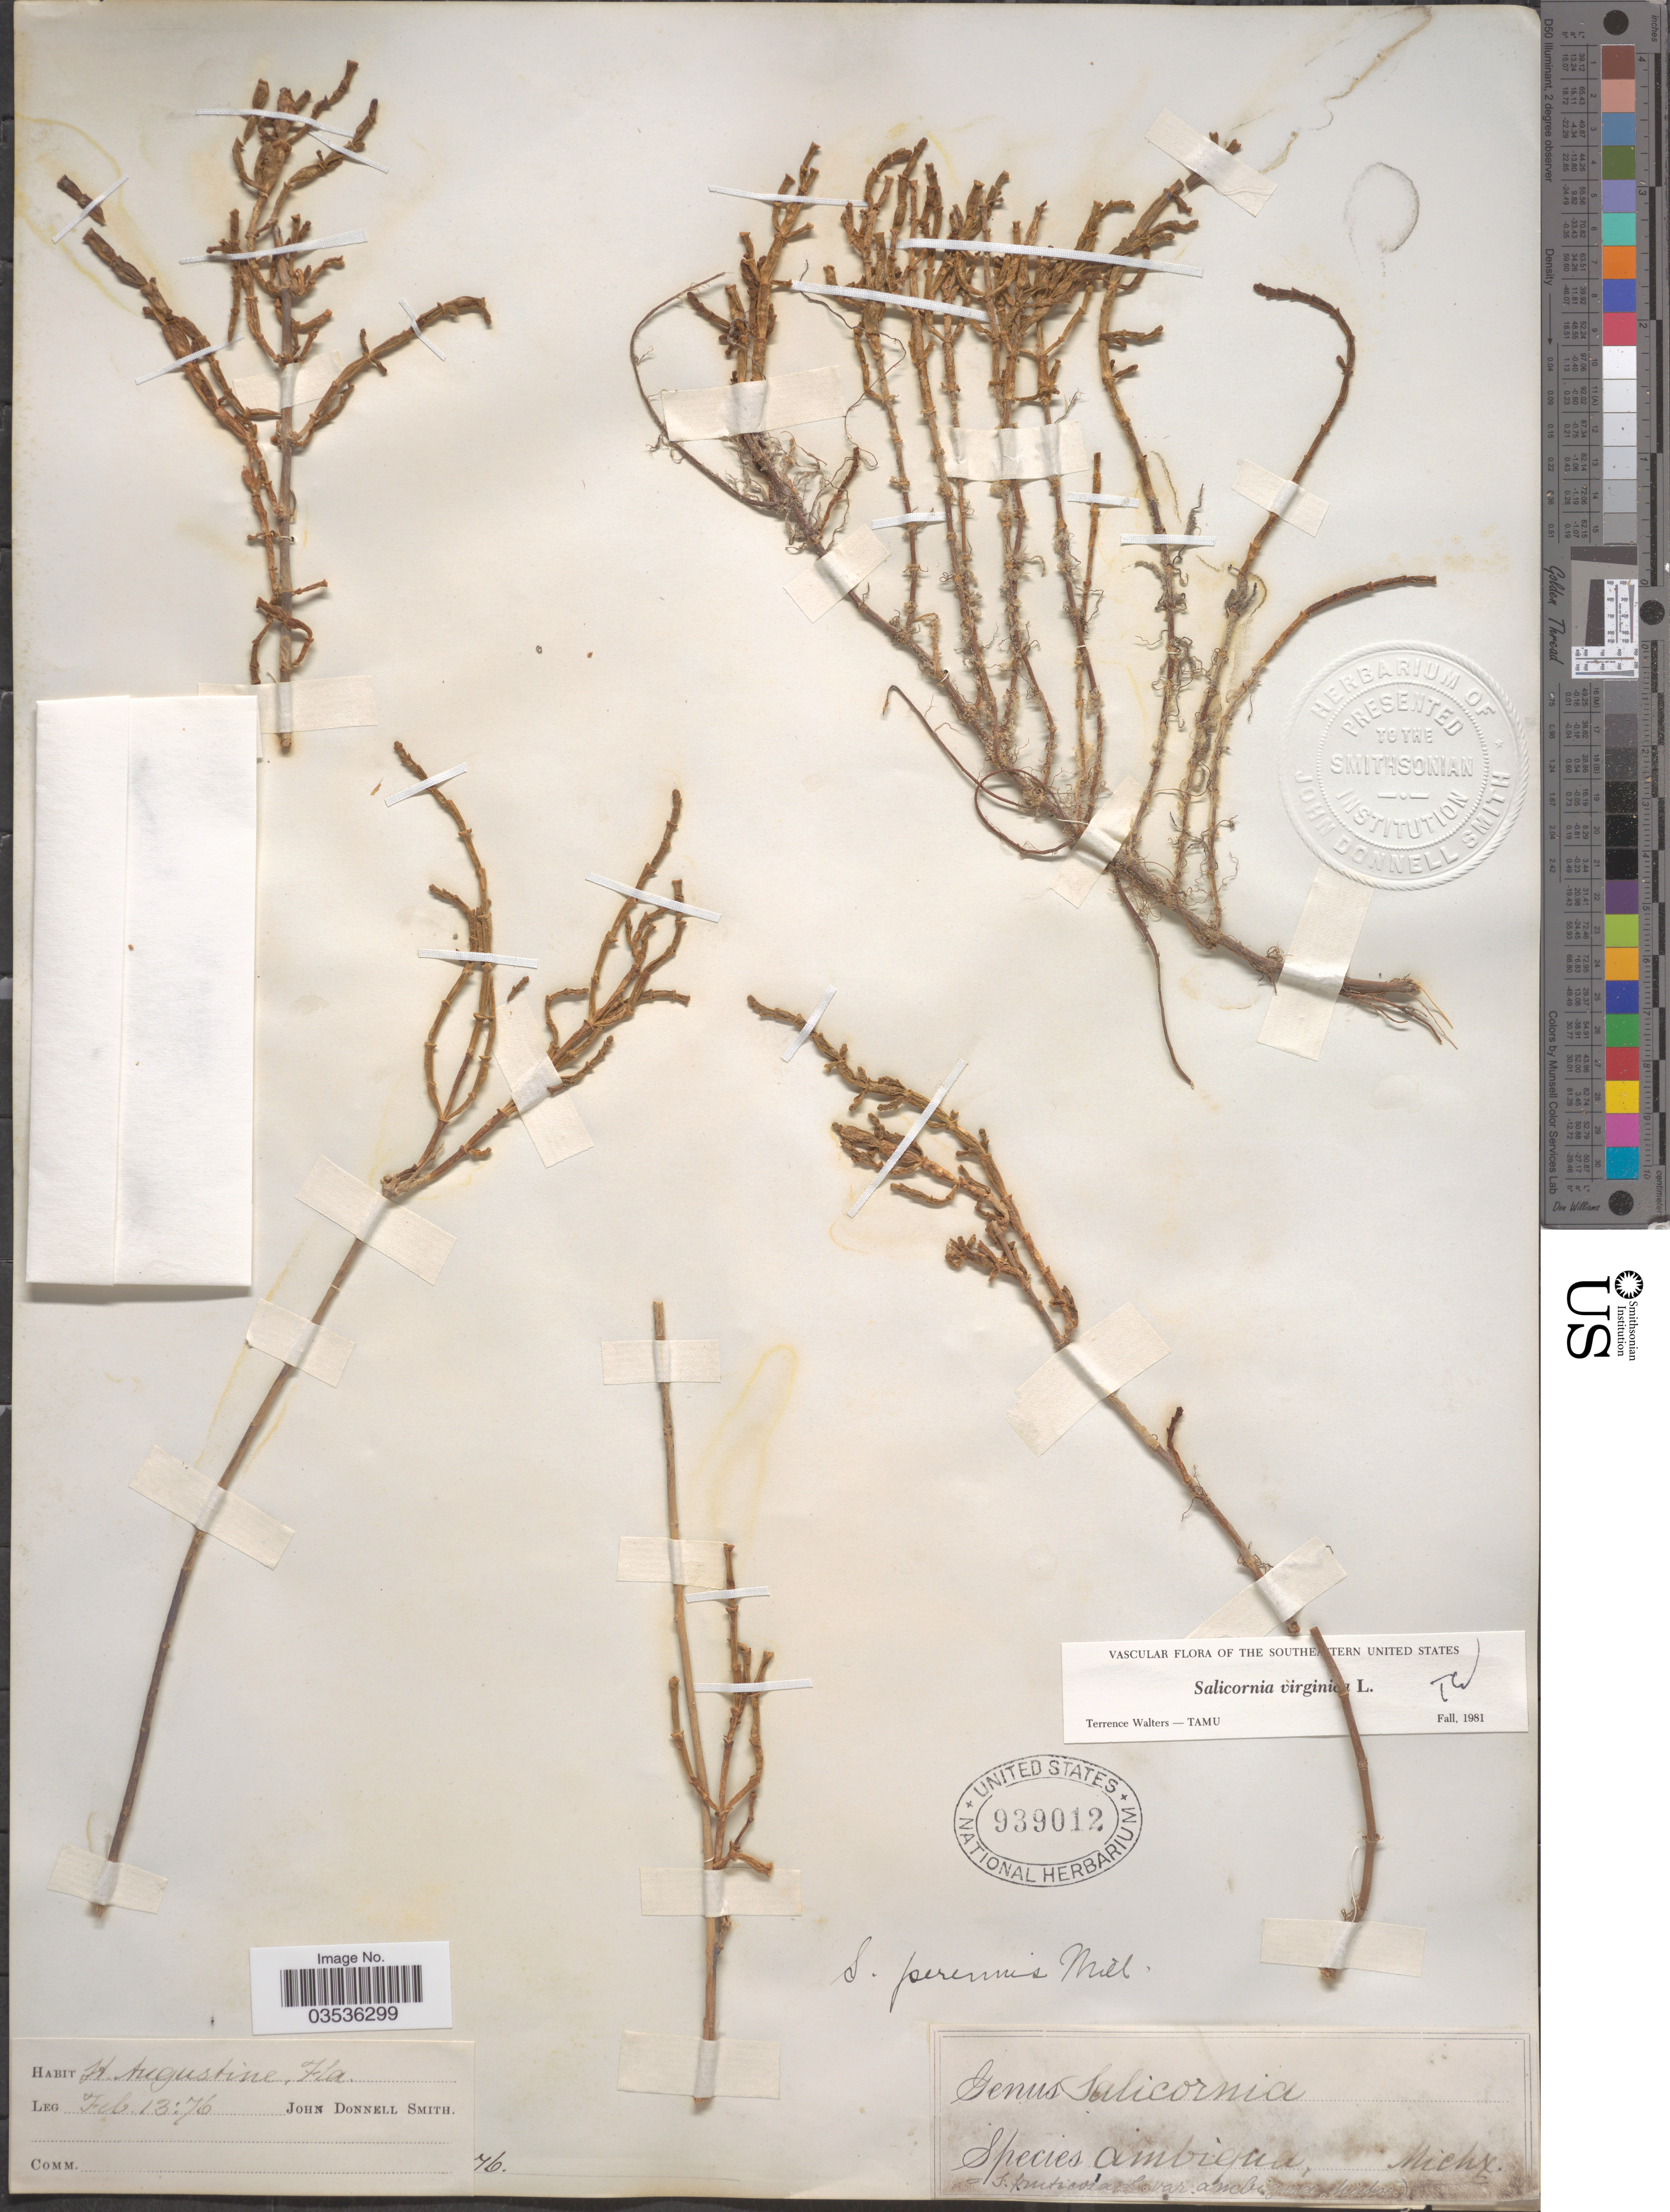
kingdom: Plantae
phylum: Tracheophyta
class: Magnoliopsida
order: Caryophyllales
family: Amaranthaceae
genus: Salicornia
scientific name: Salicornia ambigua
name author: Michx.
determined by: Strong, Mark T., (BOT), Smithsonian Institution - National Museum of Natural History (UNITED STATES)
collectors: J. Donnell Smith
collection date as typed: Transcribed d/m/y: 13/2/76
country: United States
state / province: Florida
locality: St. Augustine.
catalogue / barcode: US 939012